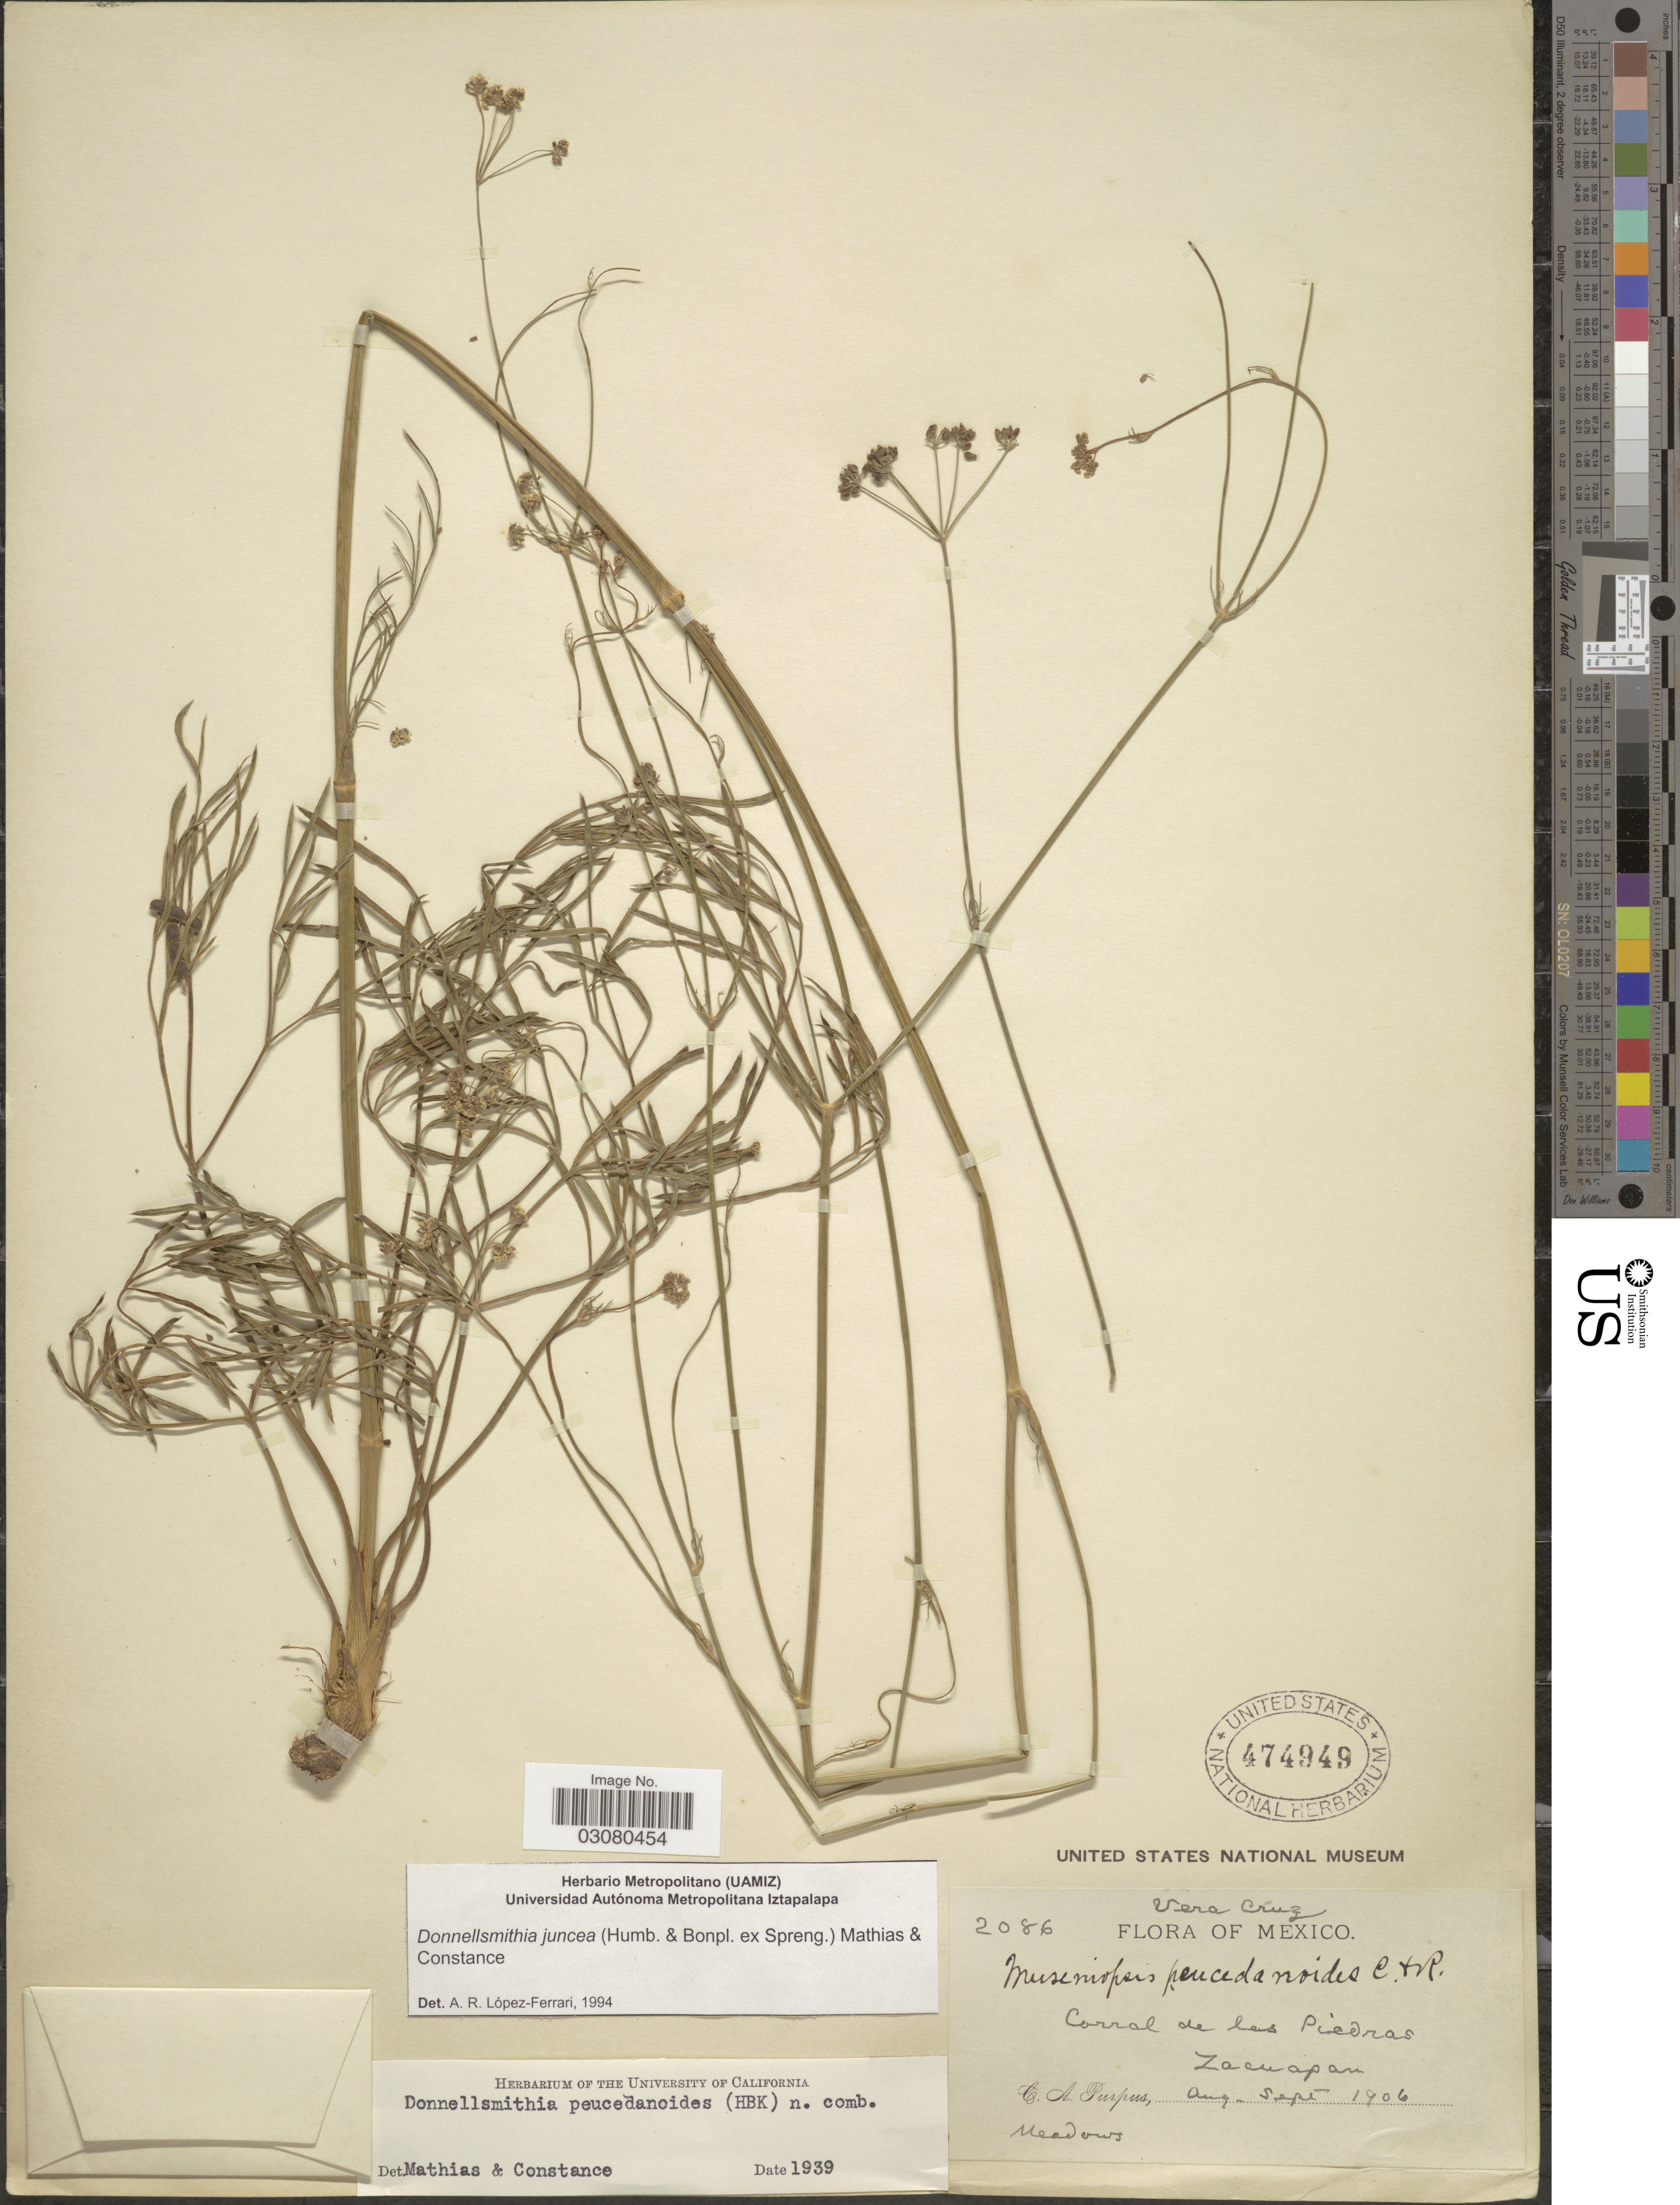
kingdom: Plantae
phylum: Tracheophyta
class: Magnoliopsida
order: Apiales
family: Apiaceae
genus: Donnellsmithia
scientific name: Donnellsmithia juncea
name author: (Humb. & Bonpl. ex Spreng.) Mathias & Constance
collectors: C. A. Purpus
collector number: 2086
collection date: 1906-08/1906-09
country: Mexico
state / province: Veracruz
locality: Vera Cruz. Corral de las Piedras. Zacuapan.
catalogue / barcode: US 474949